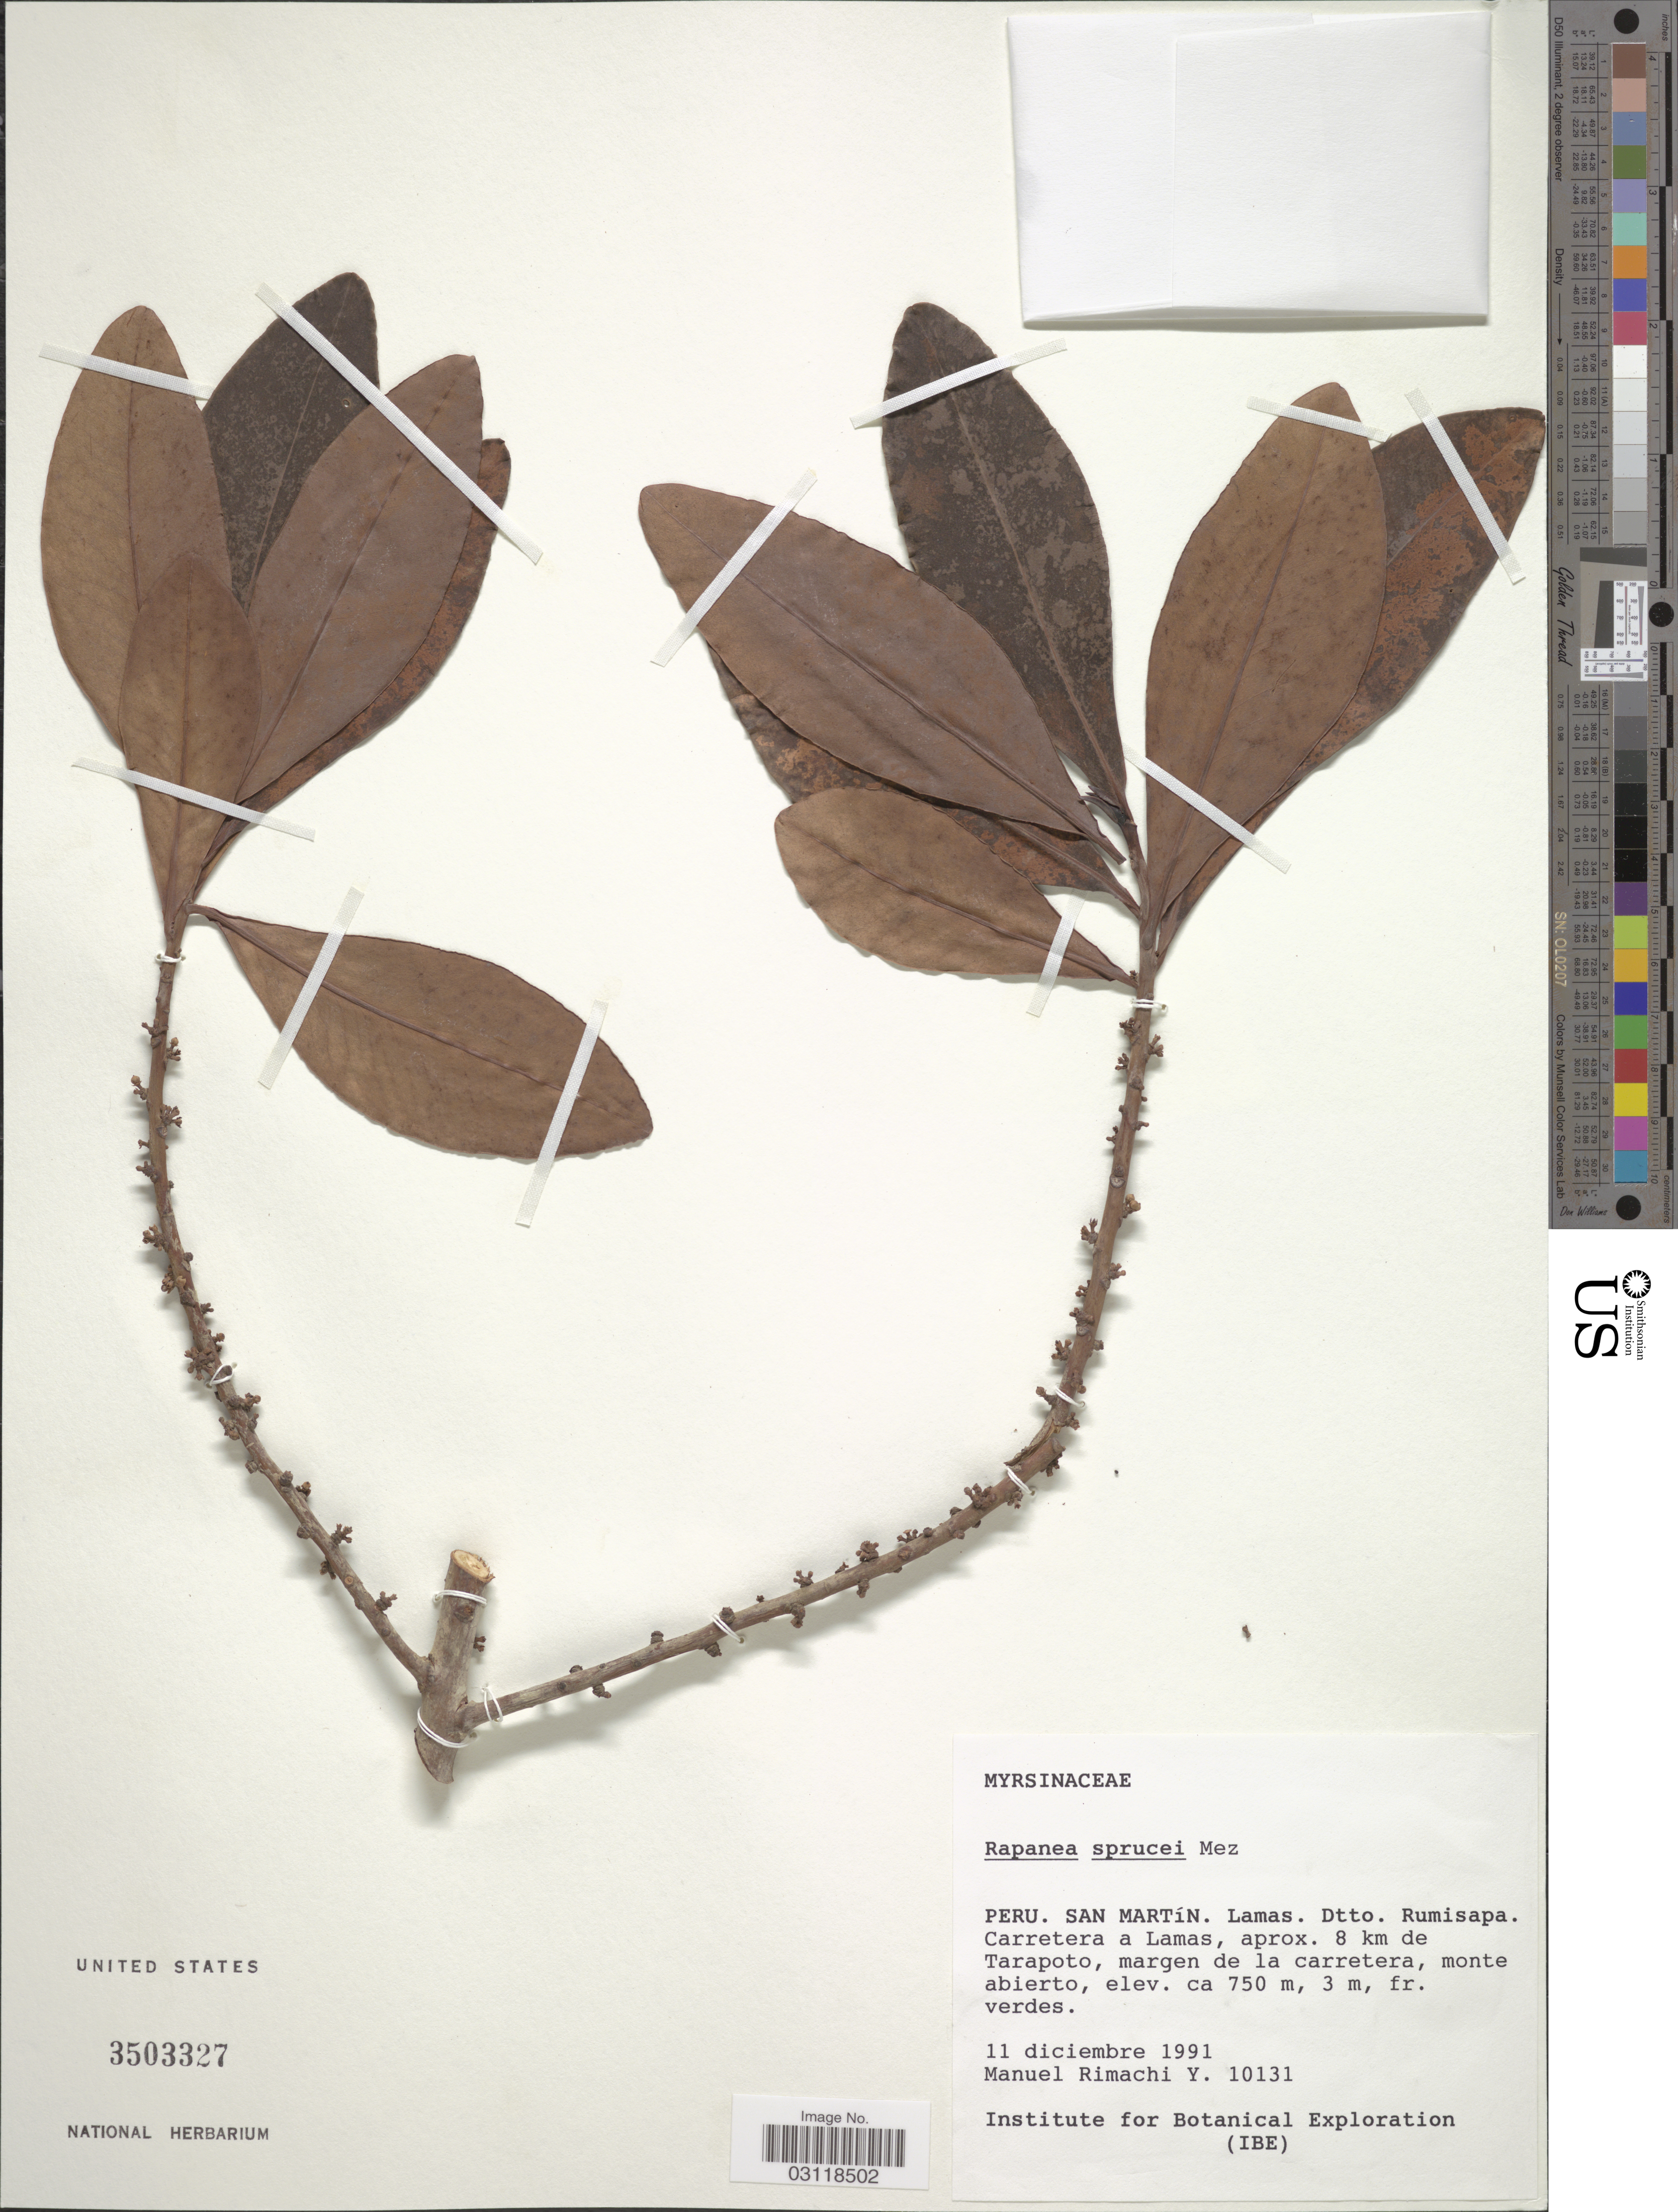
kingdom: Plantae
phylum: Tracheophyta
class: Magnoliopsida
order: Ericales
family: Primulaceae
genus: Rapanea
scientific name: Rapanea sprucei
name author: Rusby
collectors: M. Rimachi Y.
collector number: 10131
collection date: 1991-12-11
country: Peru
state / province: San Martín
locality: San Martín. Lamas. Dtto. Rumisapa. Carretera a Lamas, aprox. 8 km de Tarapoto, margen de la carretera, monte abierto.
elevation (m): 750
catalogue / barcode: US 3503327